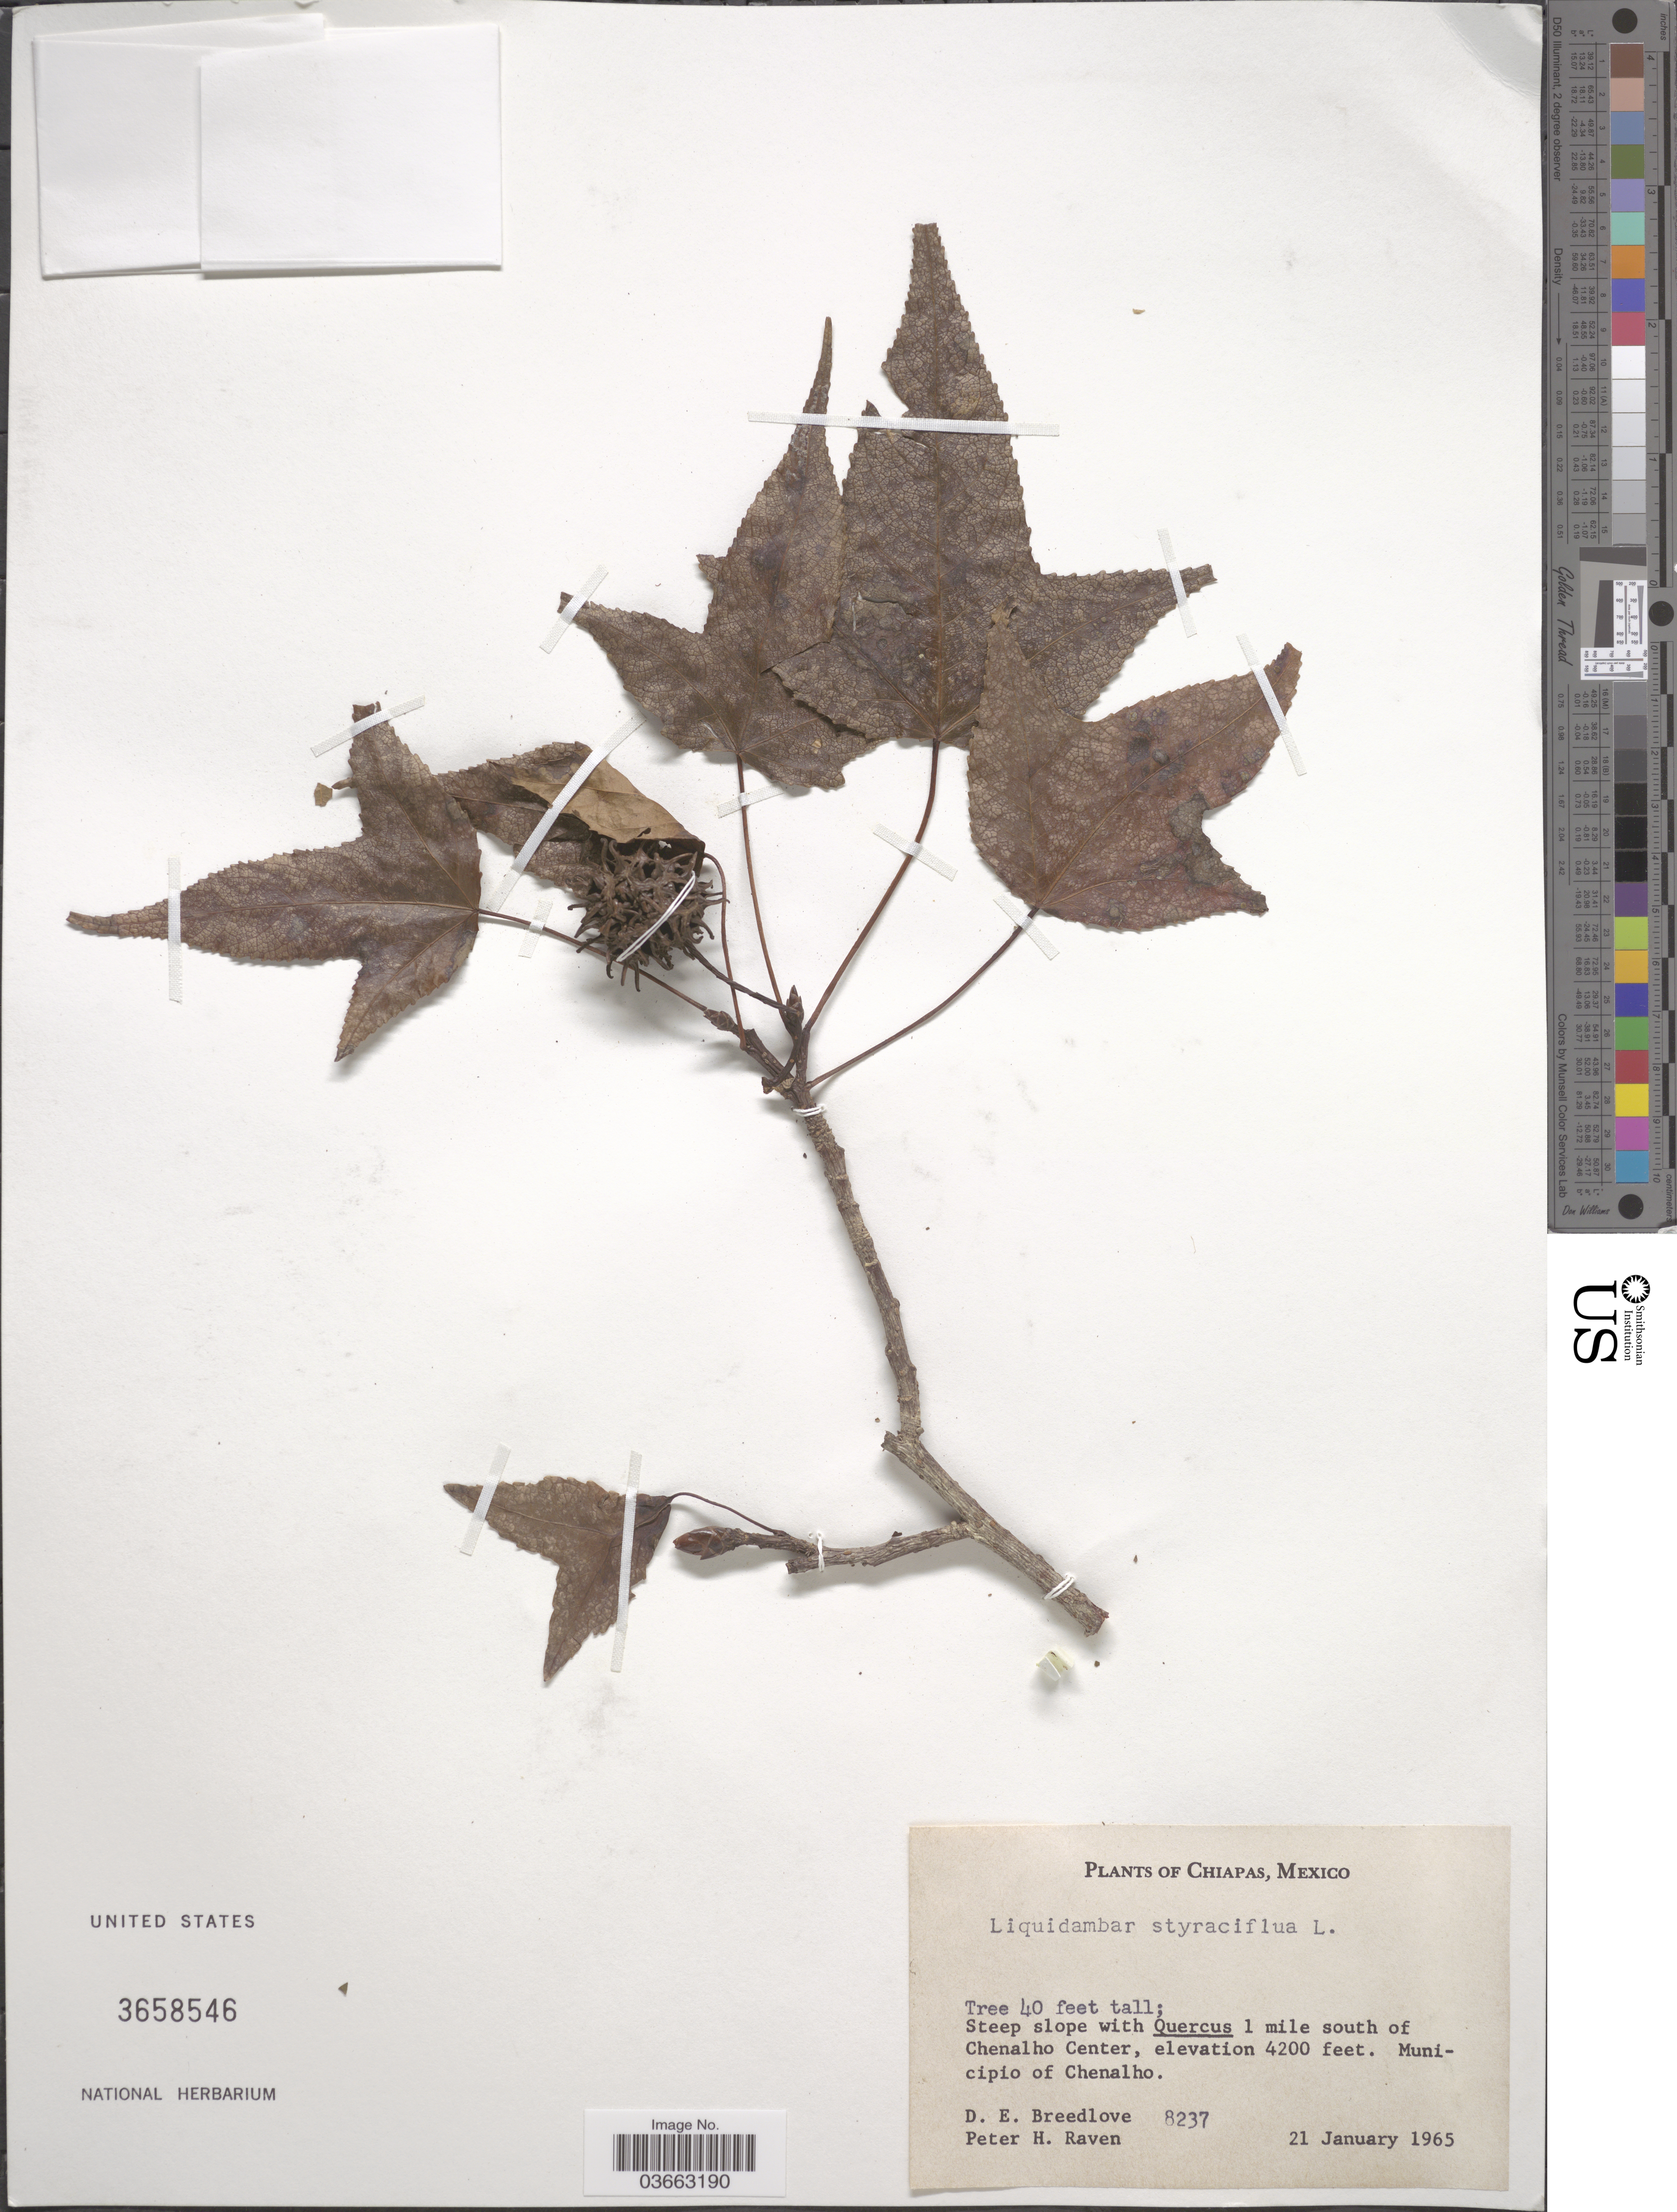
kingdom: Plantae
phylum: Tracheophyta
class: Magnoliopsida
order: Saxifragales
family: Altingiaceae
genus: Liquidambar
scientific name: Liquidambar styraciflua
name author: L.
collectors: D. E. Breedlove & P. Raven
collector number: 8237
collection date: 1965-01-21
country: Mexico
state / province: Chiapas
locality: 1 mile south of Chenalho Center. Municipio of Chenalho.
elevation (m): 1280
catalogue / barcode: US 3658546